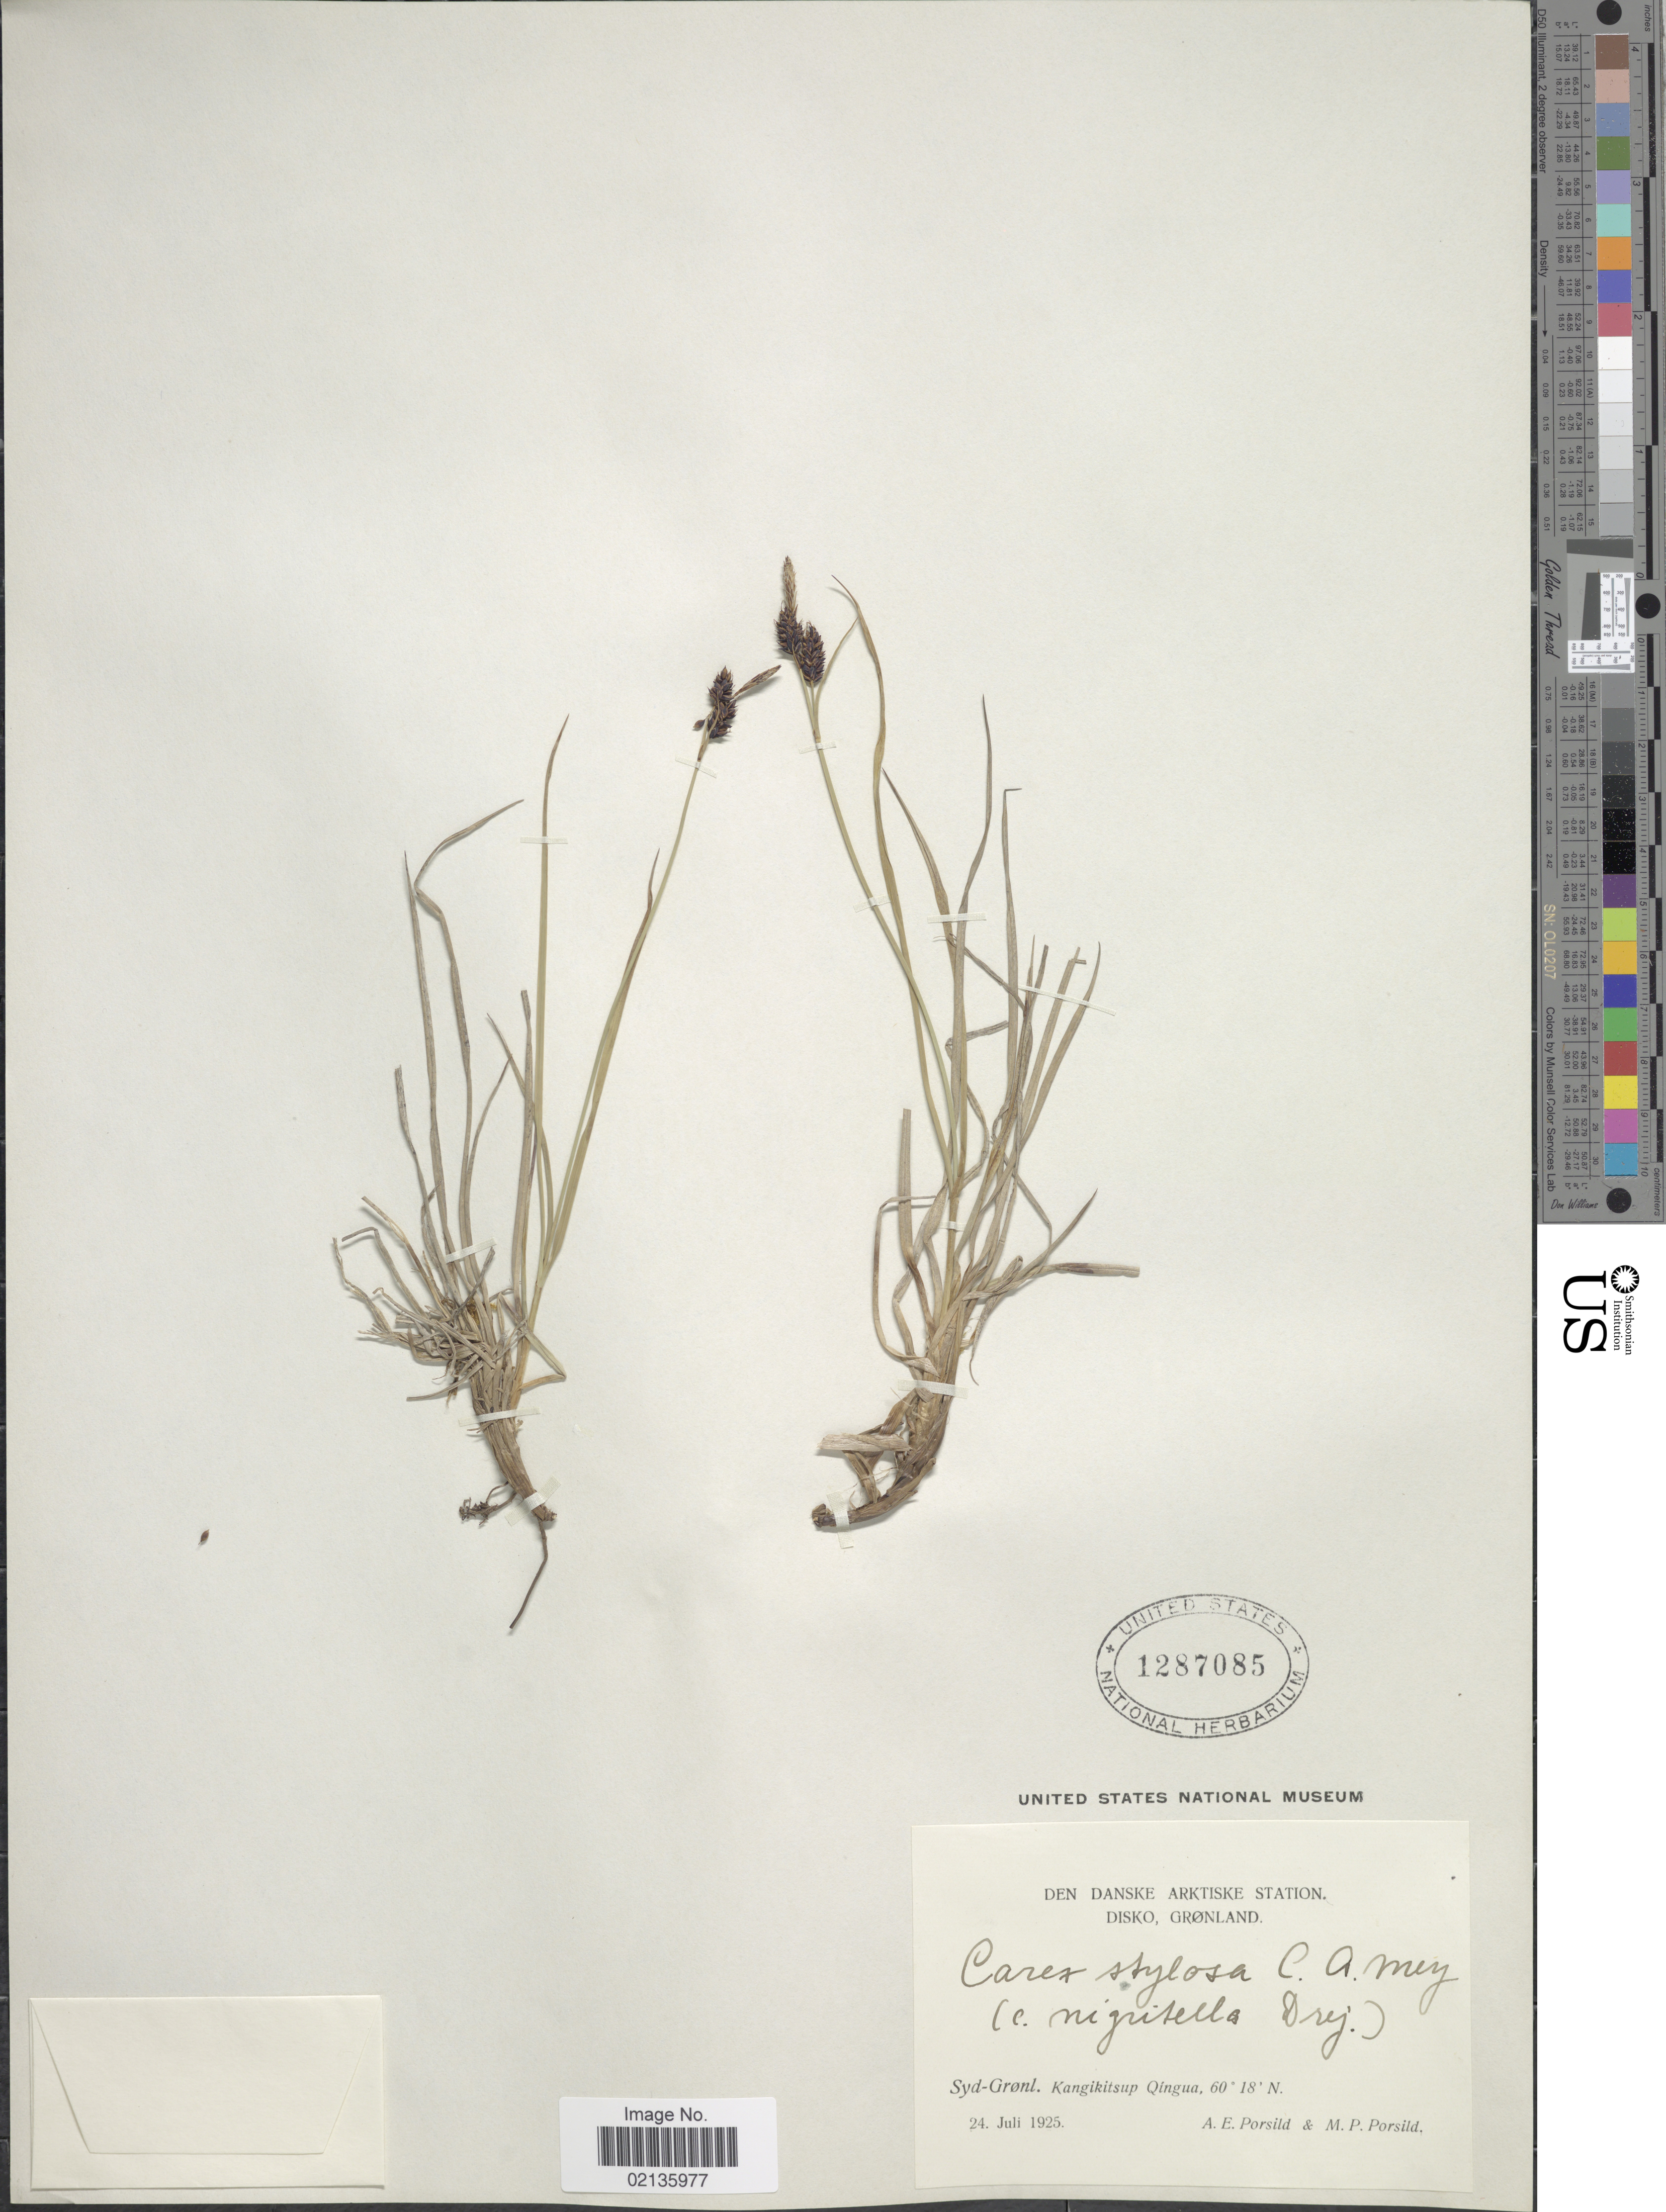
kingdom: Plantae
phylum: Tracheophyta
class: Liliopsida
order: Poales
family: Cyperaceae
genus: Carex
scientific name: Carex stylosa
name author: C.A. Mey.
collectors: A. E. Porsild & M. P. Porsild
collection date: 1925-07-24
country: Greenland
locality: Den Danske Arktiske Station, Disko, Syd-Gronl. Kangikitsup Qingua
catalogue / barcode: US 1287085